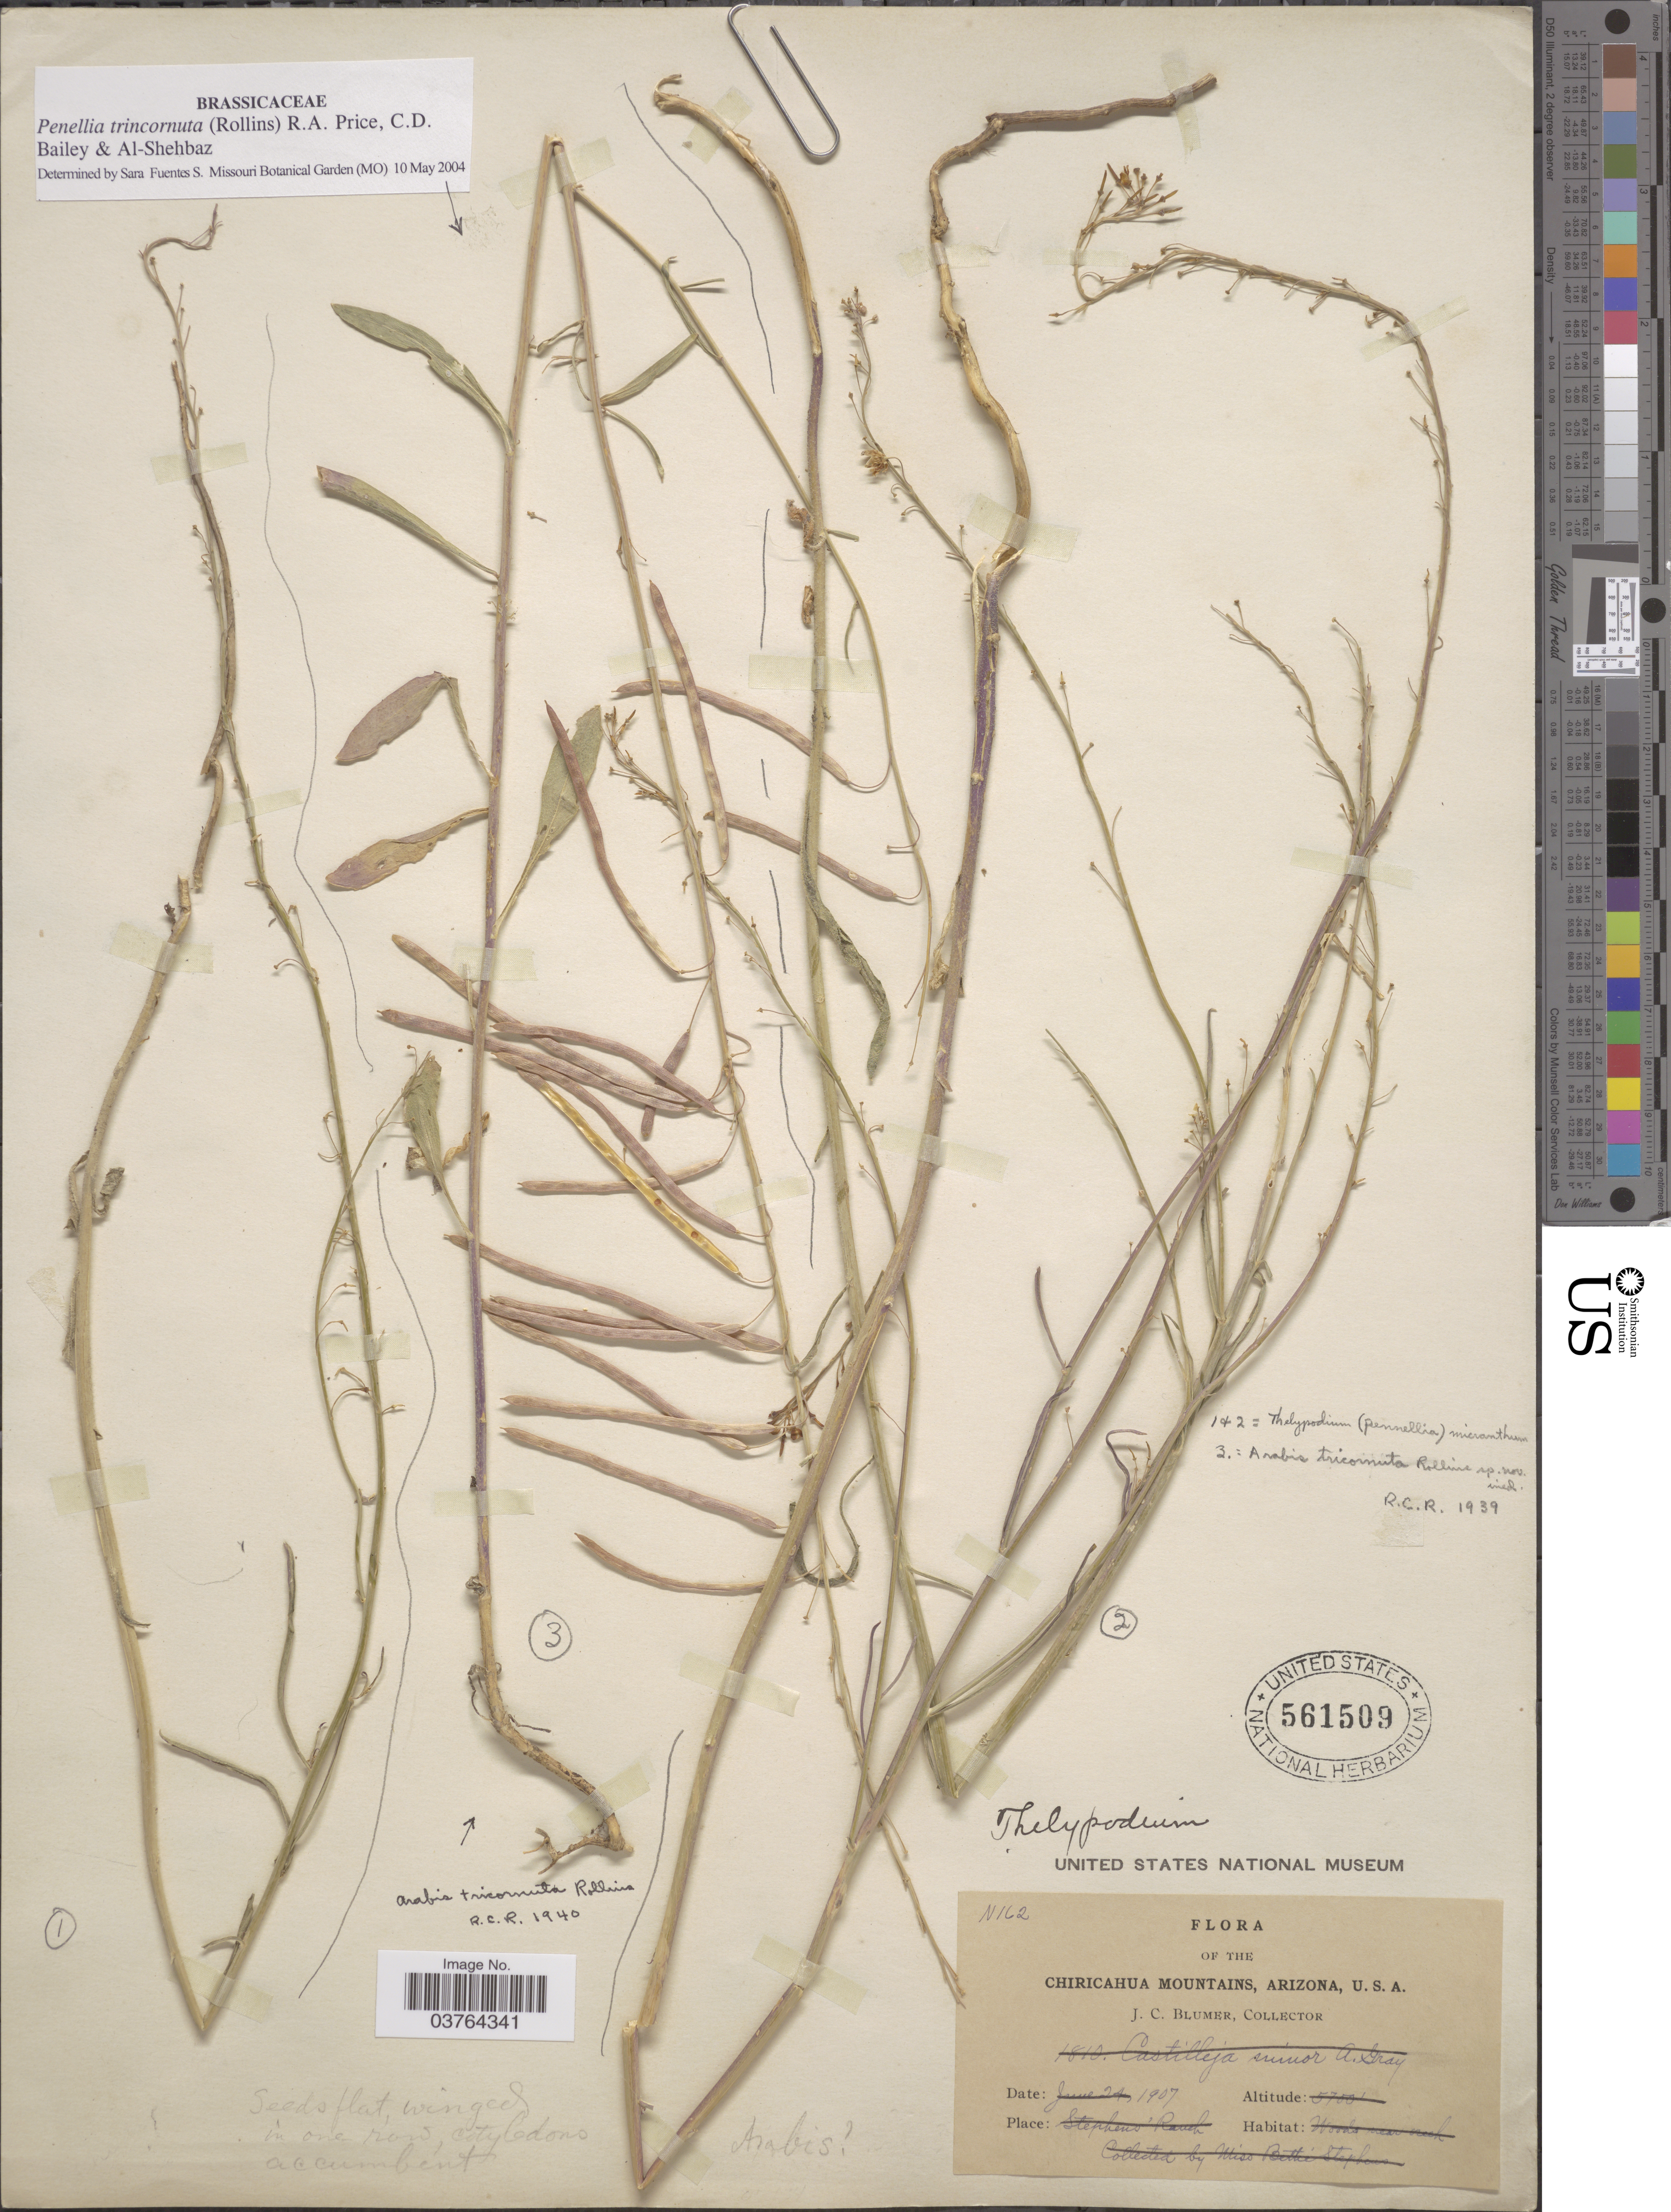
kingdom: Plantae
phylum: Tracheophyta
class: Magnoliopsida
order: Brassicales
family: Brassicaceae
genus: Pennellia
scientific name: Pennellia tricornuta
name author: (Rollins) R.A. Price et al.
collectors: J. C. Blumer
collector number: N162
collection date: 1907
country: United States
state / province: Arizona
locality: The Chiricahua Mountains.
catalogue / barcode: US 561509